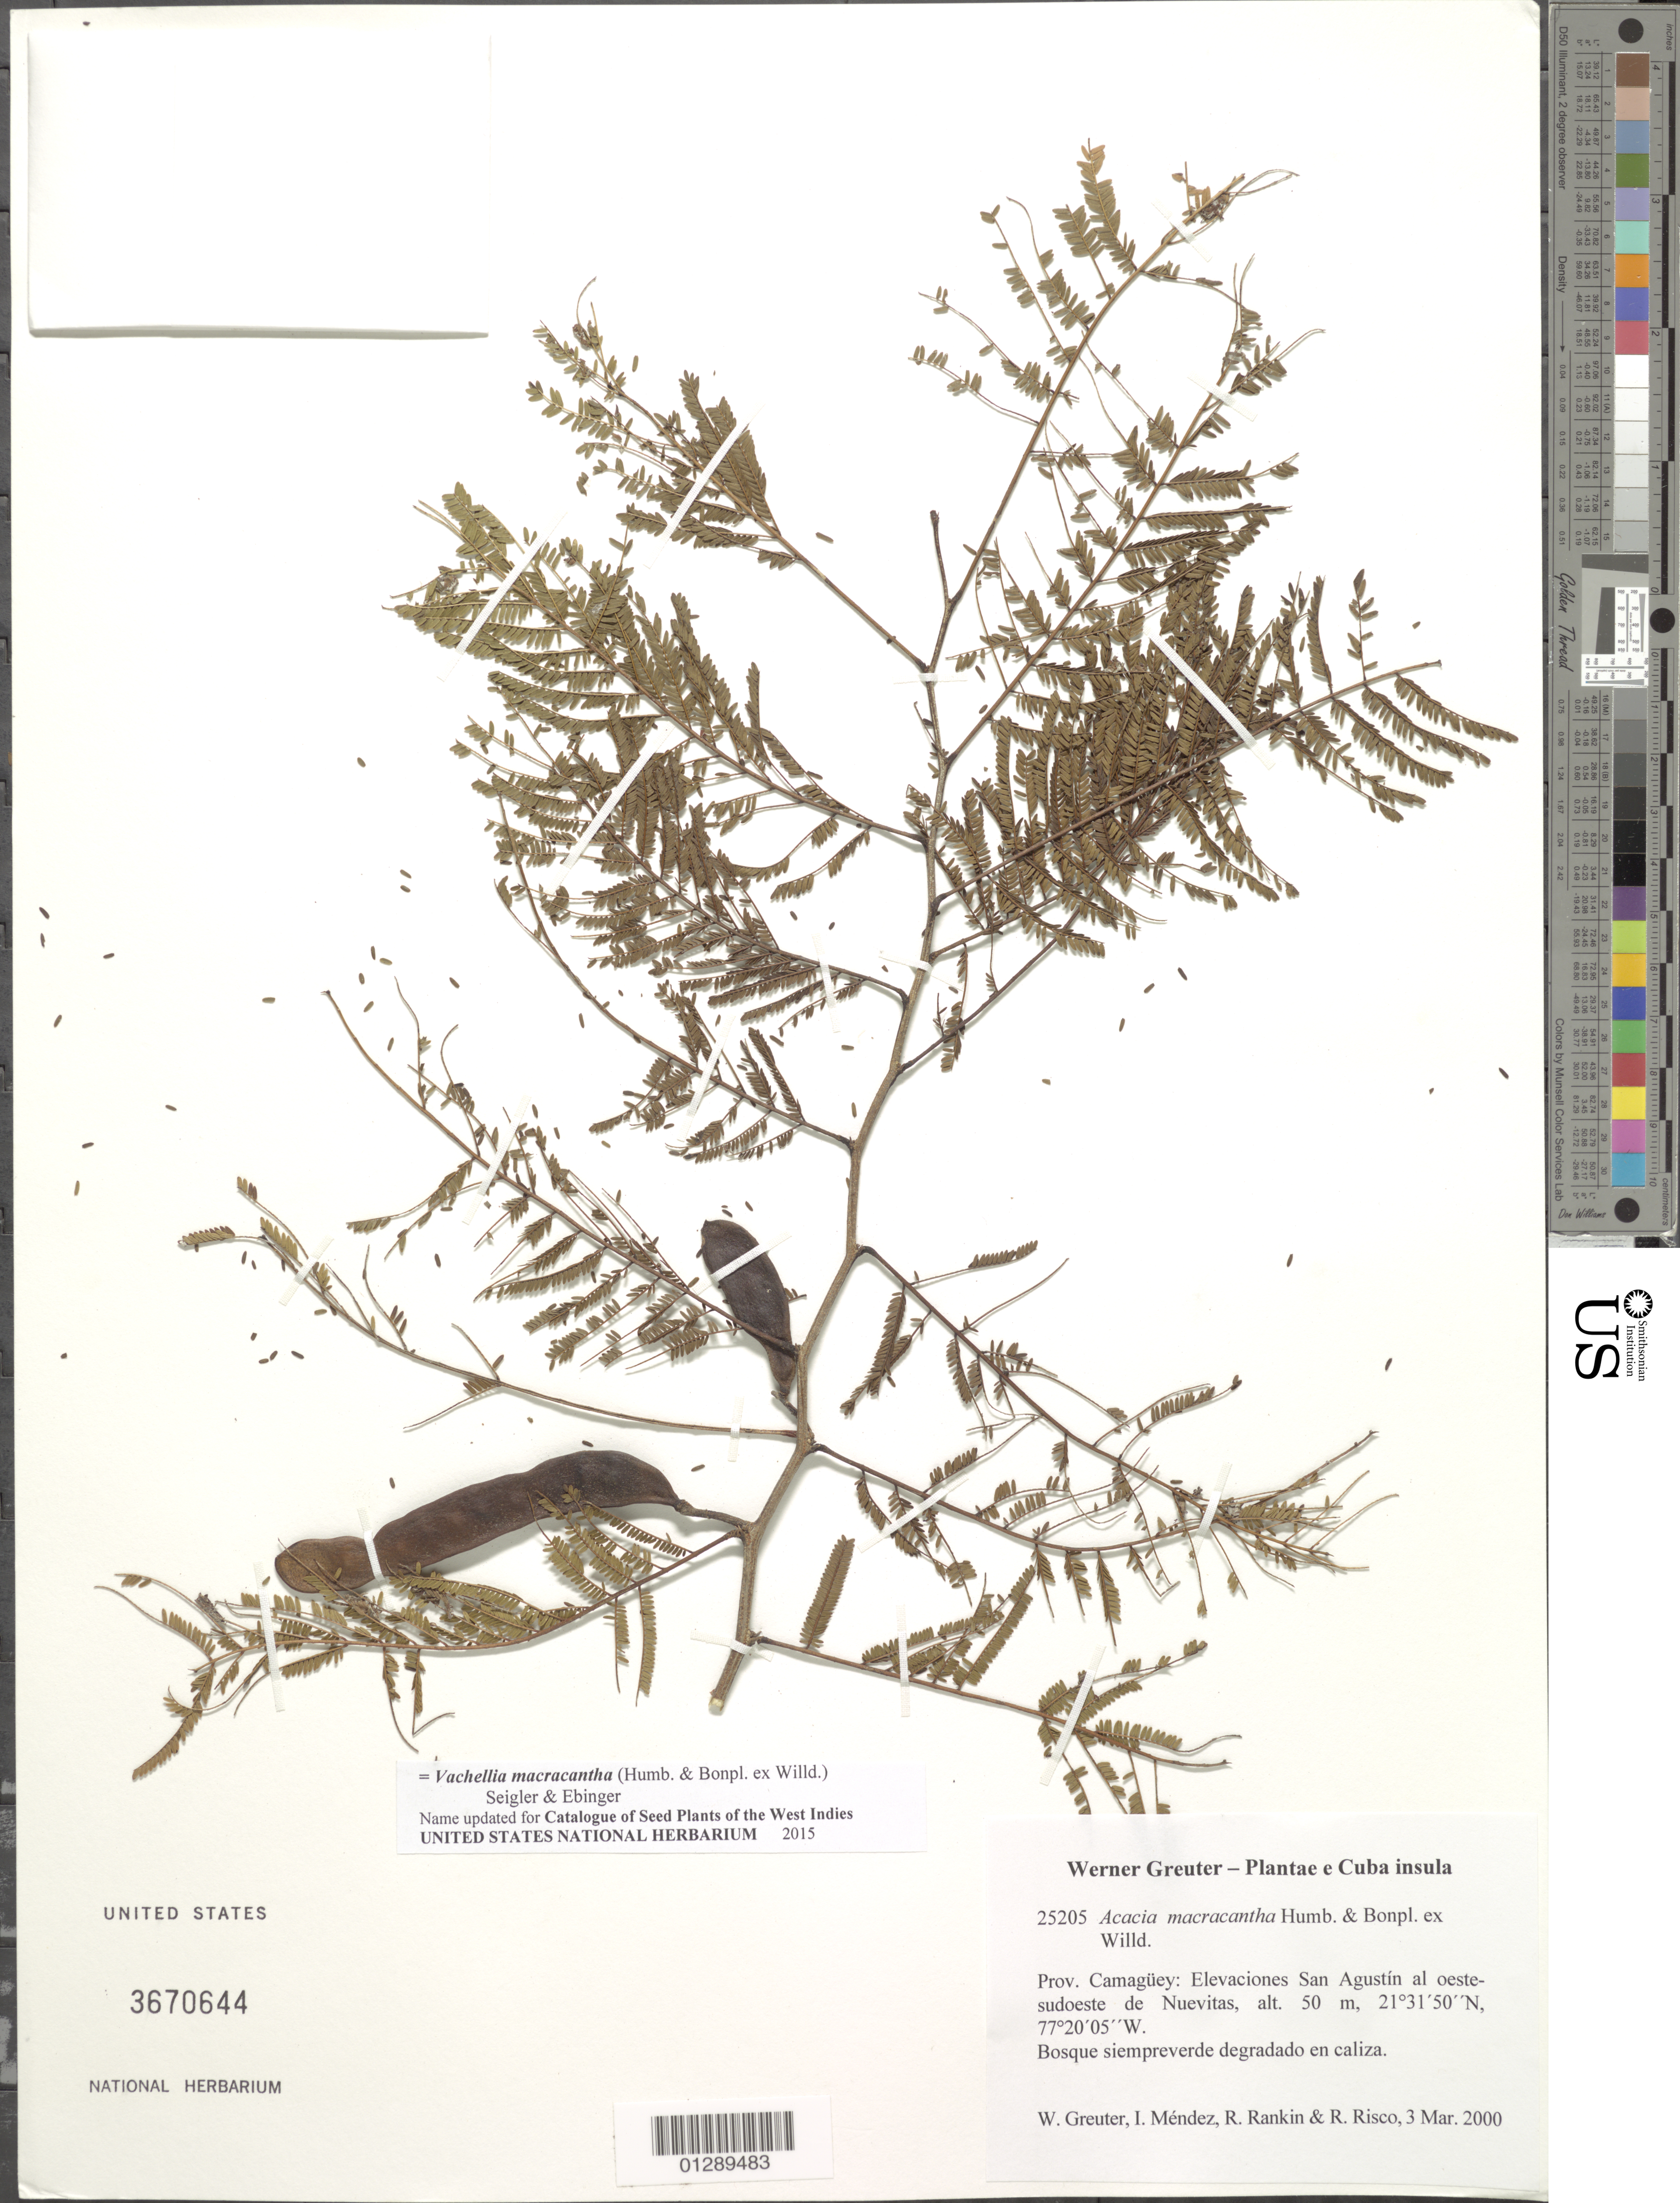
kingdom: Plantae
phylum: Tracheophyta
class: Magnoliopsida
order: Fabales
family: Fabaceae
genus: Vachellia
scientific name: Vachellia macracantha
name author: (Humb. & Bonpl. ex Willd.) Seigler & Ebinger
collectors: W. R. Greuter, I. Méndez, R. Rankin Rodriguez & R. Risco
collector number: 25205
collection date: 2000-03-03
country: Cuba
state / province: Camagüey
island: Cuba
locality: Elevaciones San Agustín al oeste-sudoeste de Nuevitas.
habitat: Bosque siempreverde degradado en caliza.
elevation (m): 50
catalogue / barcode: US 3670644